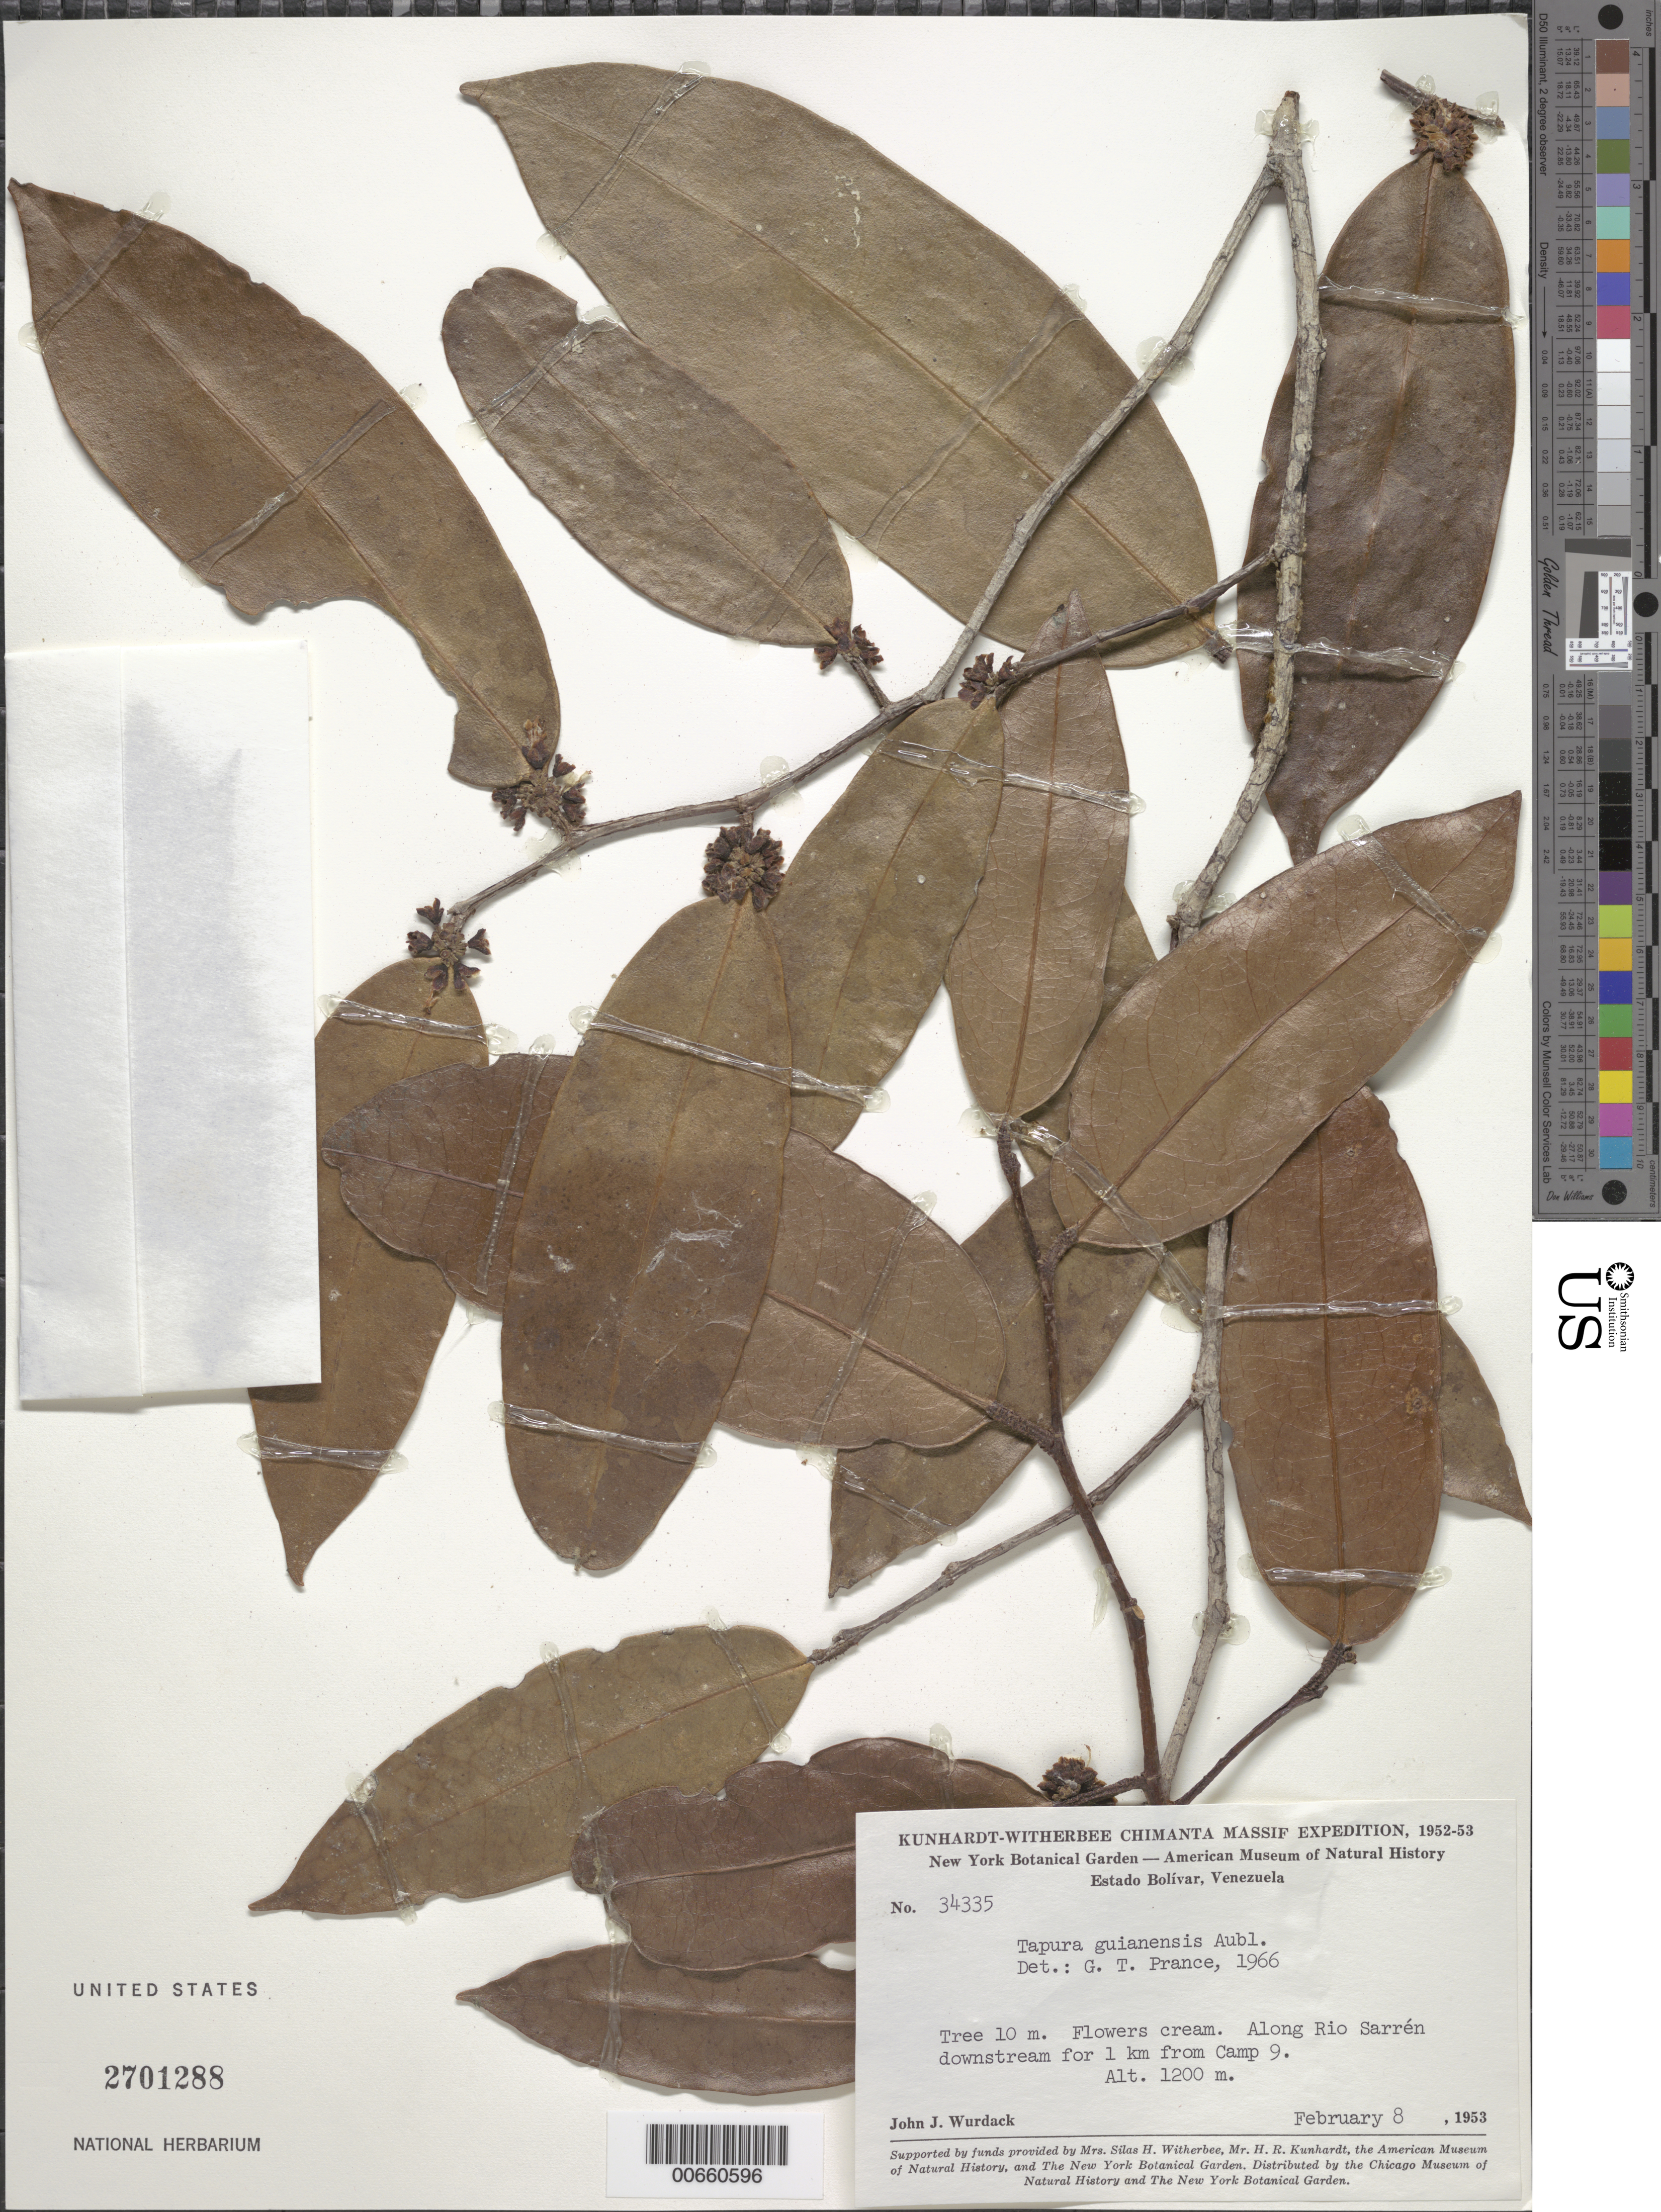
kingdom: Plantae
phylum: Tracheophyta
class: Magnoliopsida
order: Malpighiales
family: Dichapetalaceae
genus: Tapura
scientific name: Tapura guianensis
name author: Aubl.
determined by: Prance, G. T.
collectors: J. J. Wurdack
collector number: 34335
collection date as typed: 8-Feb-53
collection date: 1953-02-08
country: Venezuela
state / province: Bolívar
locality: Río Sarrén, downstream for 1 km from camp 9, Sarven-Tepuí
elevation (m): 1200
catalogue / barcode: US 2701288